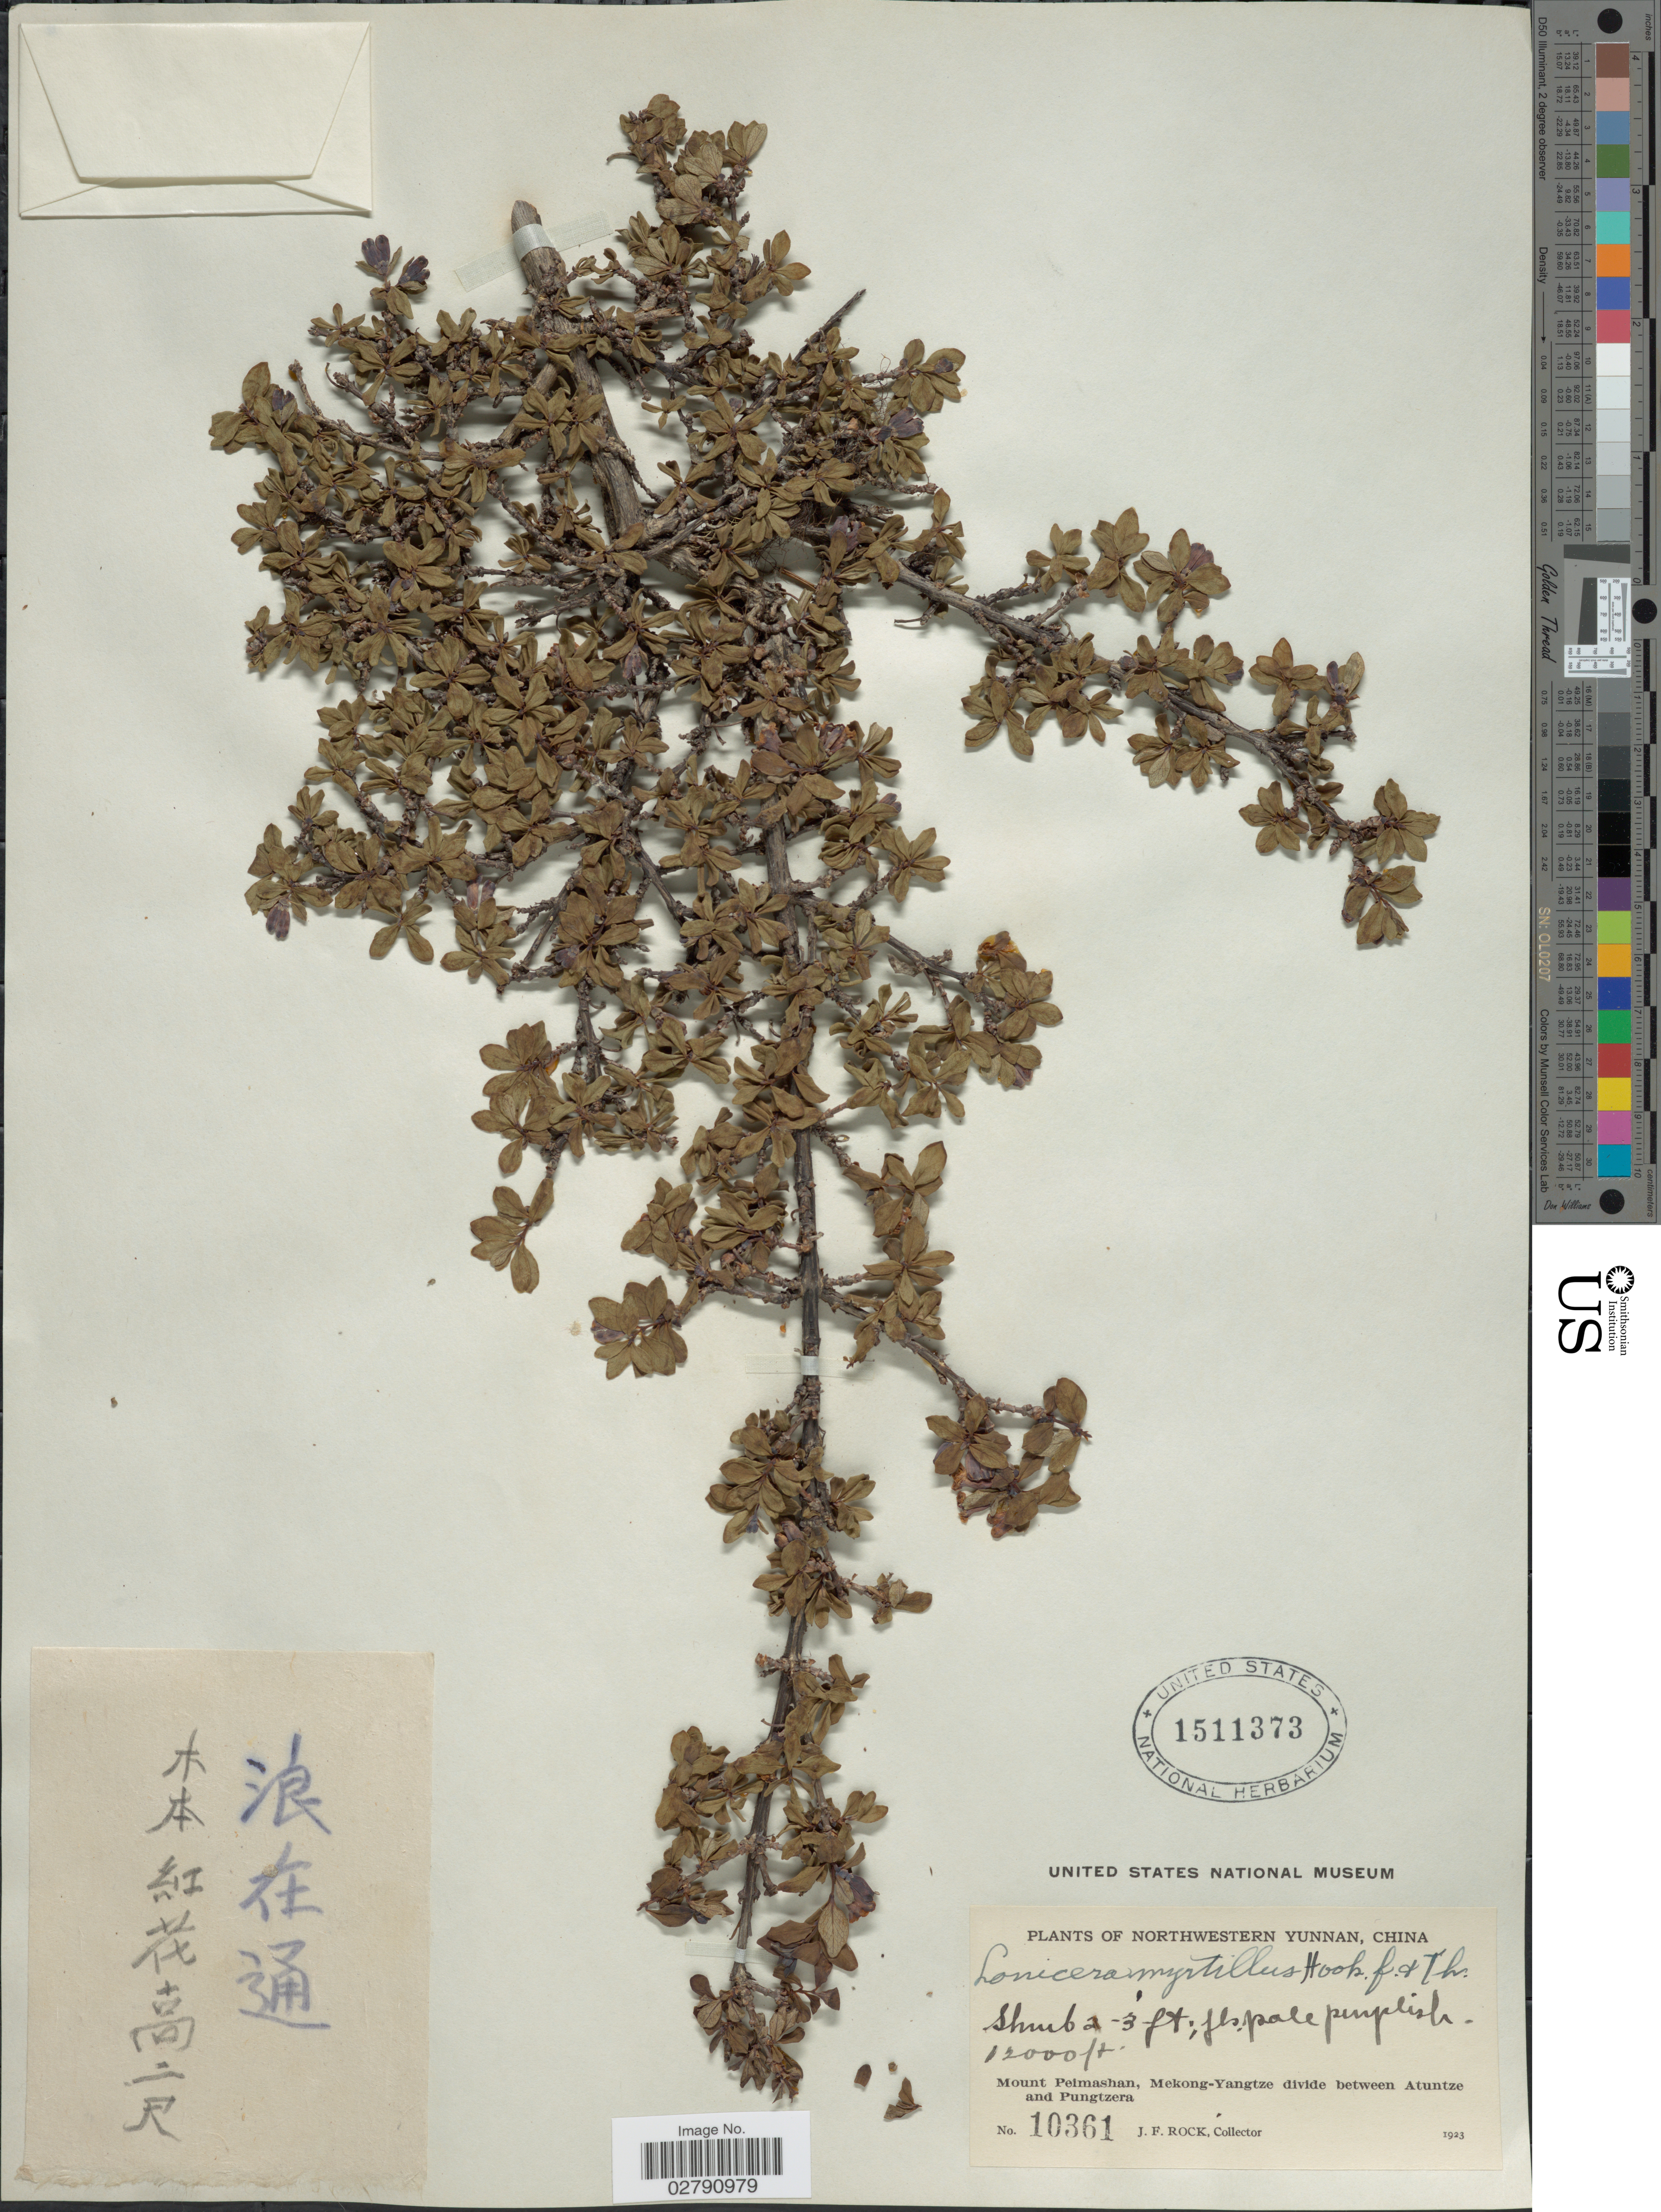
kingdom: Plantae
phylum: Tracheophyta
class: Magnoliopsida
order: Dipsacales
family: Caprifoliaceae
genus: Lonicera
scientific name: Lonicera myrtillus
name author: Thomson & Hook. f.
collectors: J. Rock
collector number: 10361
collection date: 1923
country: China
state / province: Yunnan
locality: Northwestern Yunnan. Mount Peimashan, Mekong-Yangtze divide between Atuntze and Pungtzera.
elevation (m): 3658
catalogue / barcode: US 1511373